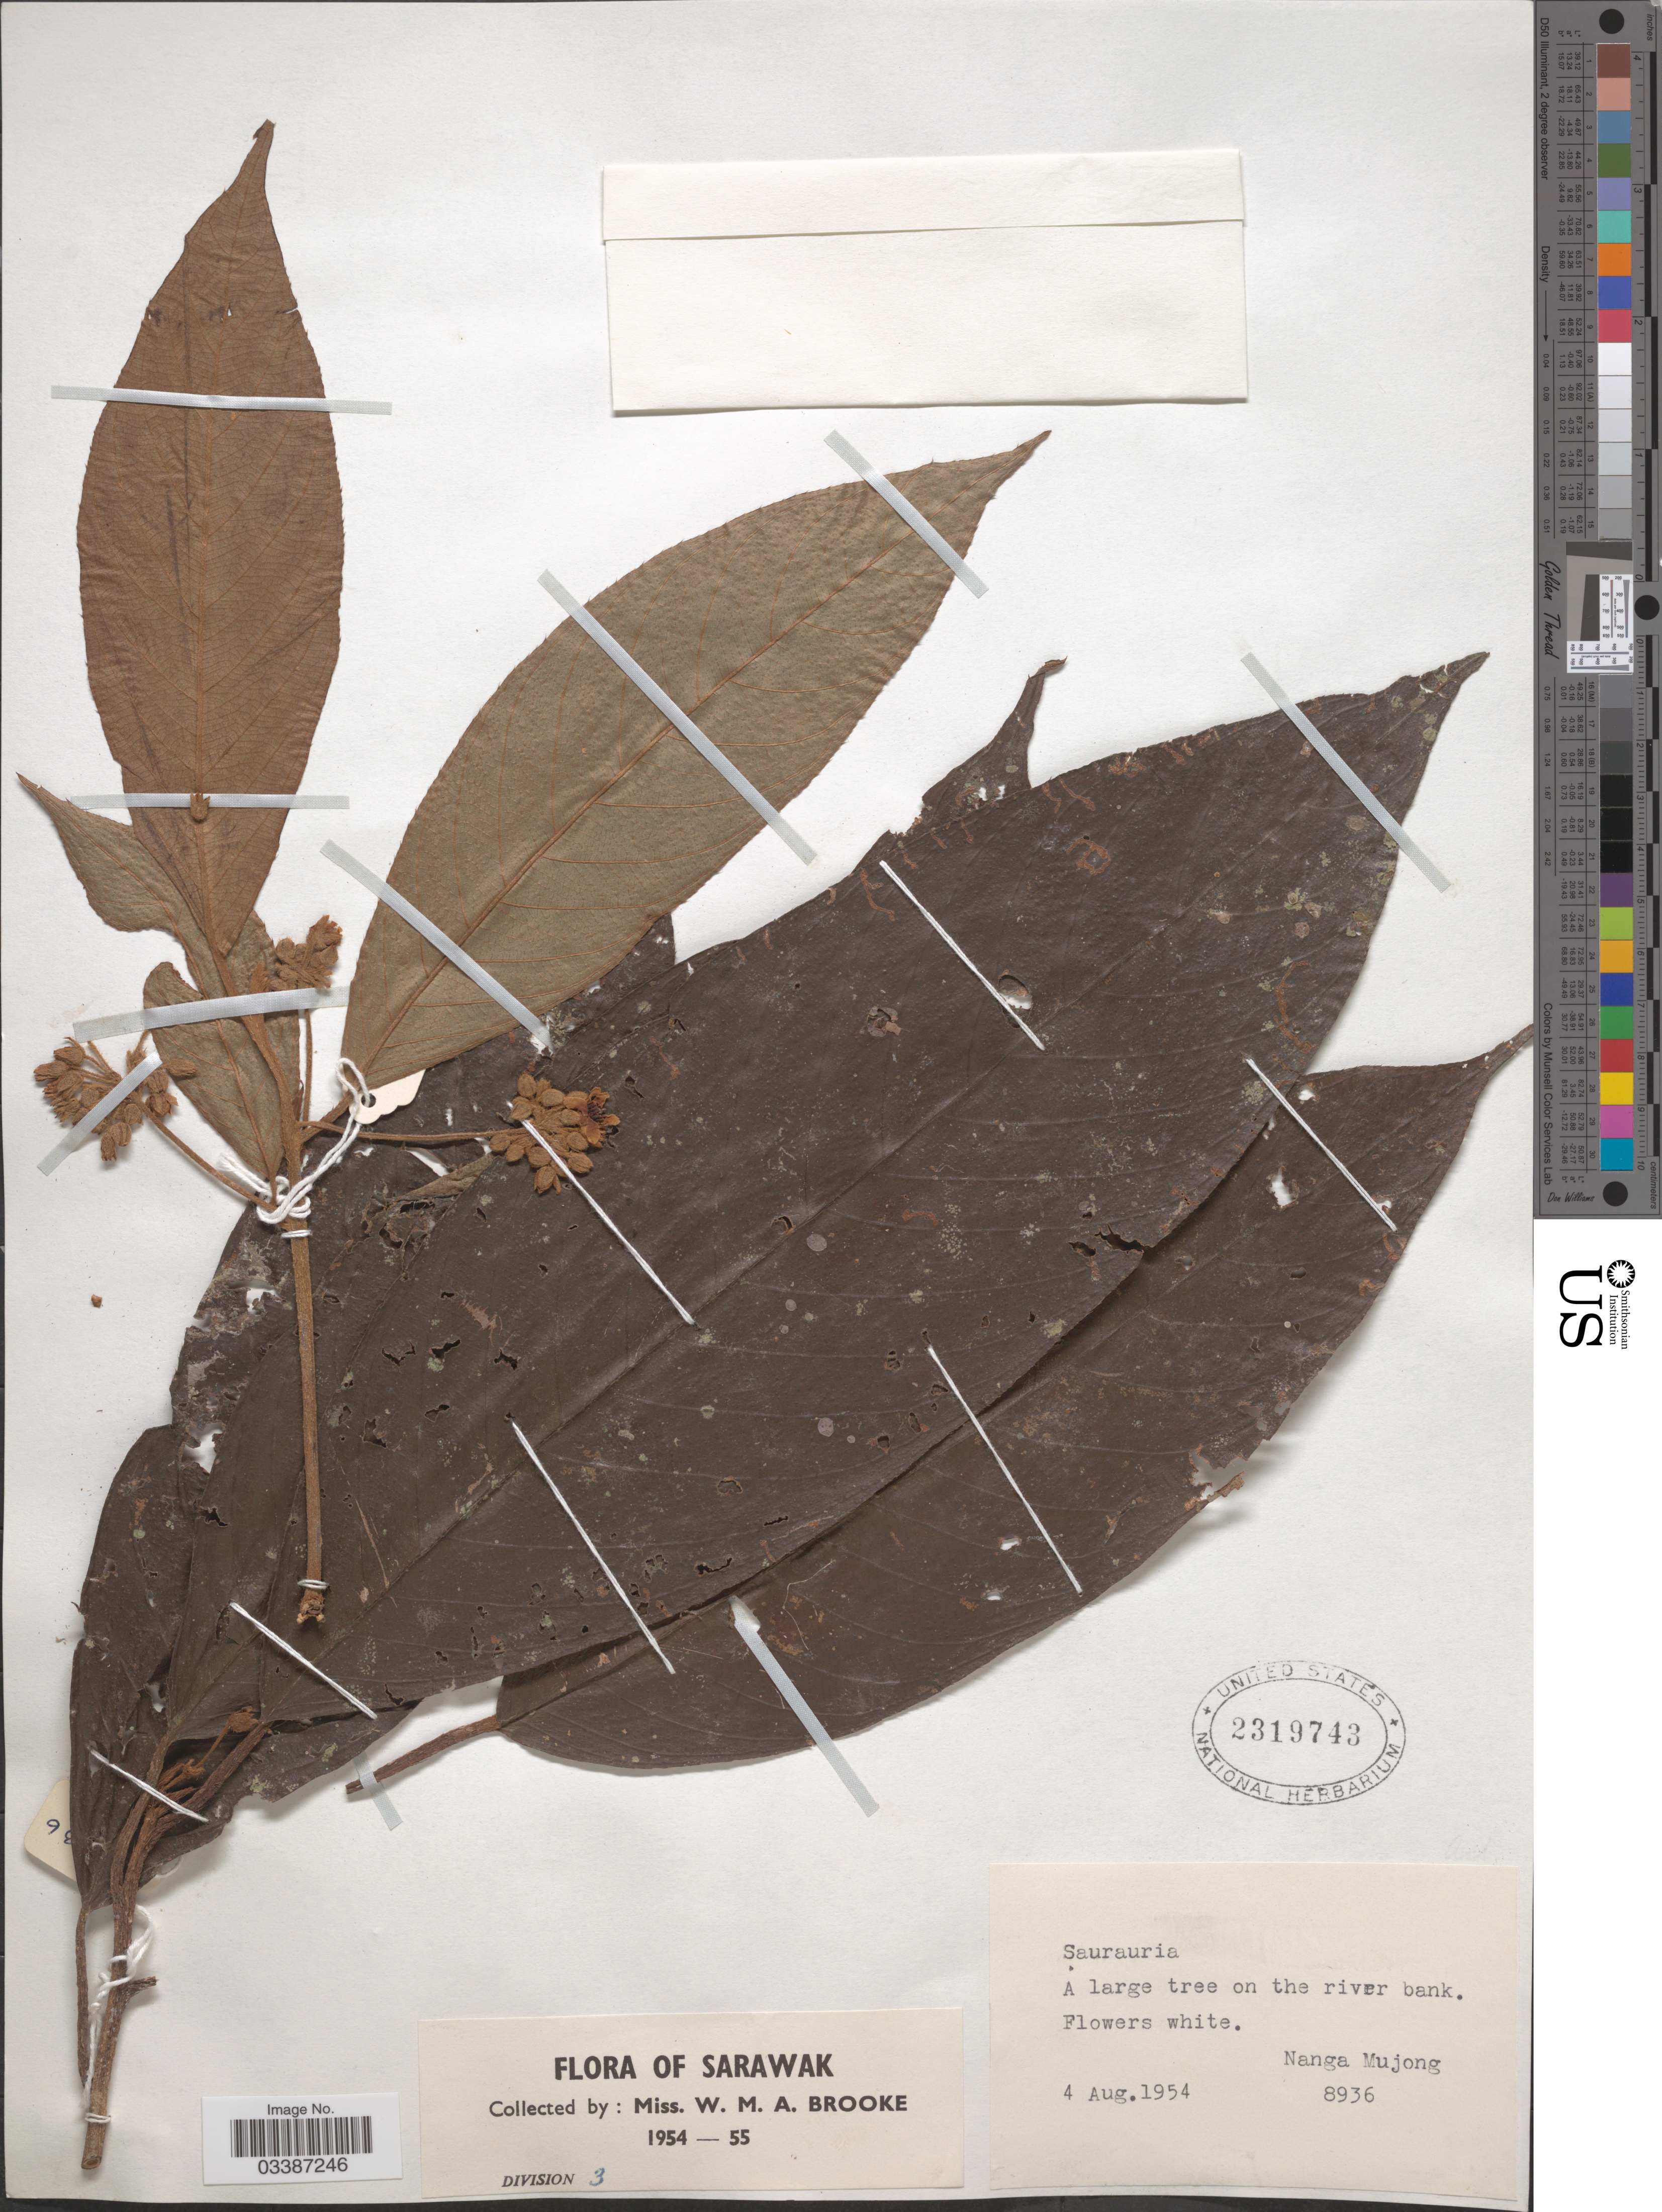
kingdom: Plantae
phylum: Tracheophyta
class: Magnoliopsida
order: Ericales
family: Actinidiaceae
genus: Saurauia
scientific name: Saurauia sp.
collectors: W. Brooke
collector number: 8936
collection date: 1954-08-04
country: Malaysia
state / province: Sarawak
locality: Nanga Mujong.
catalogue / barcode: US 2319743